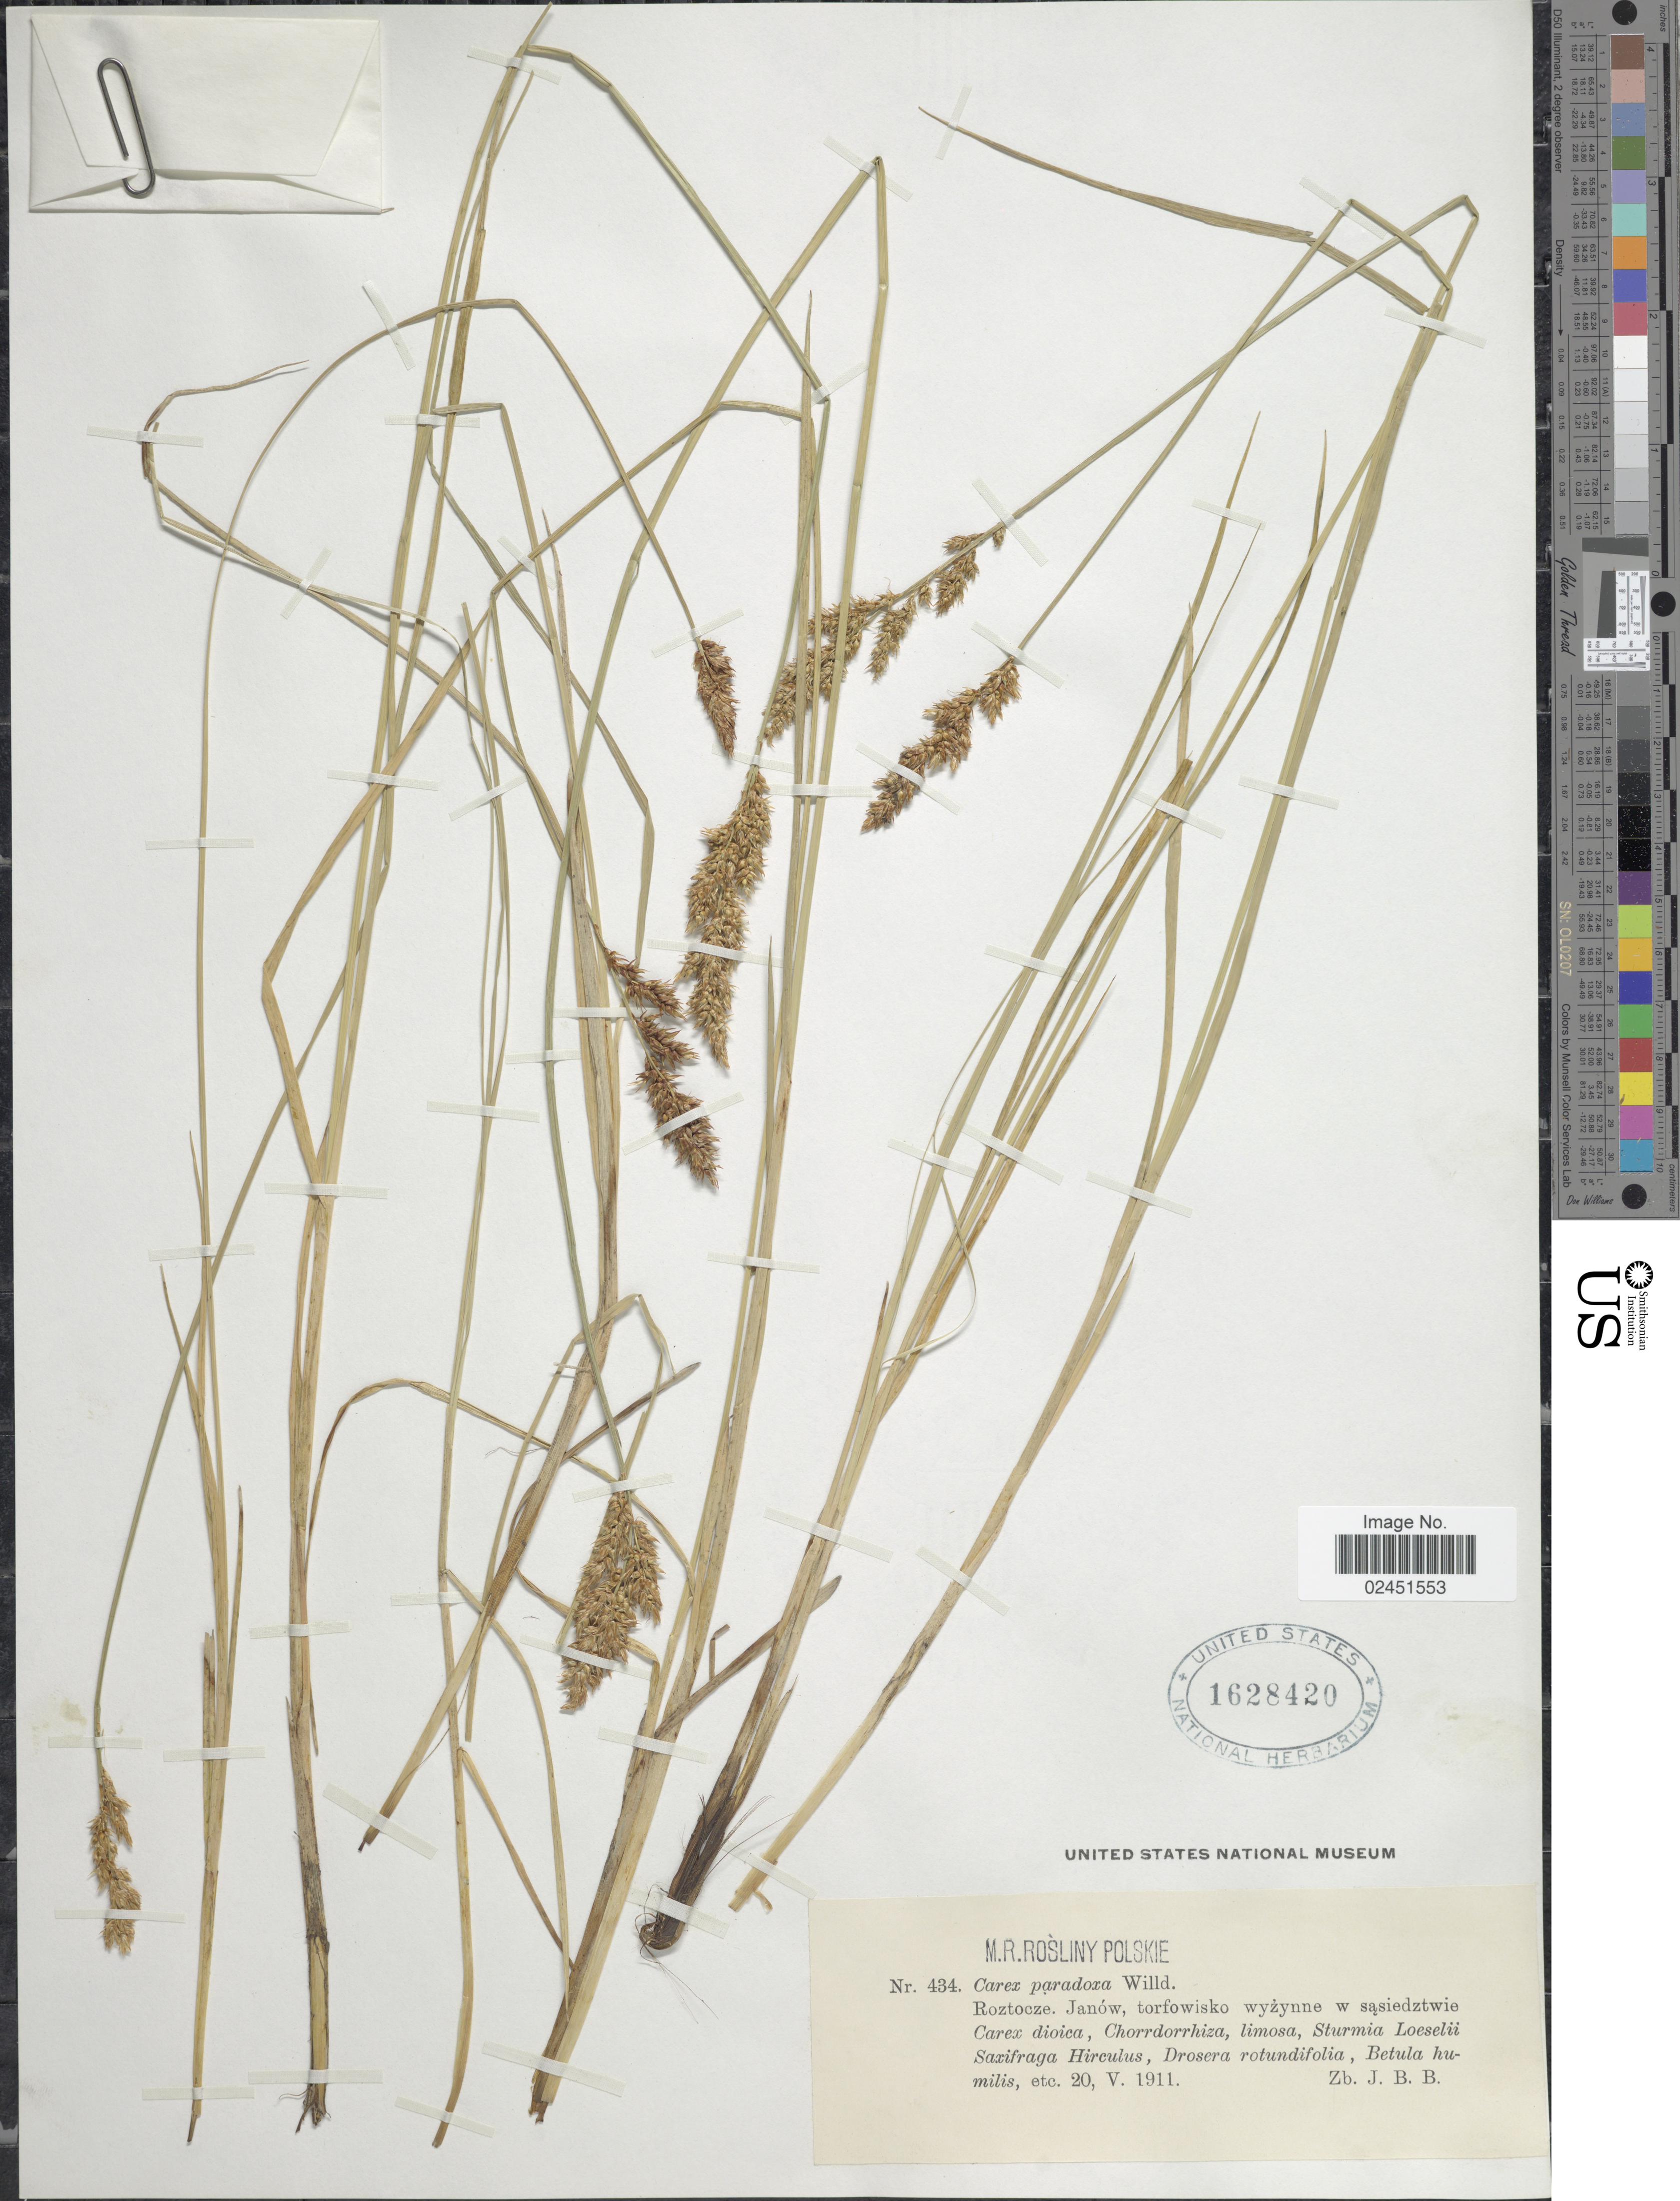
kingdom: Plantae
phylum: Tracheophyta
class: Liliopsida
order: Poales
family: Cyperaceae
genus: Carex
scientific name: Carex appropinquata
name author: Schumach.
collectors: J. B. B.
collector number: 434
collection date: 1911-05-20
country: Poland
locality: Roztocze. Janow, torfowisko wyzynne w sasiedztwie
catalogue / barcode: US 1628420